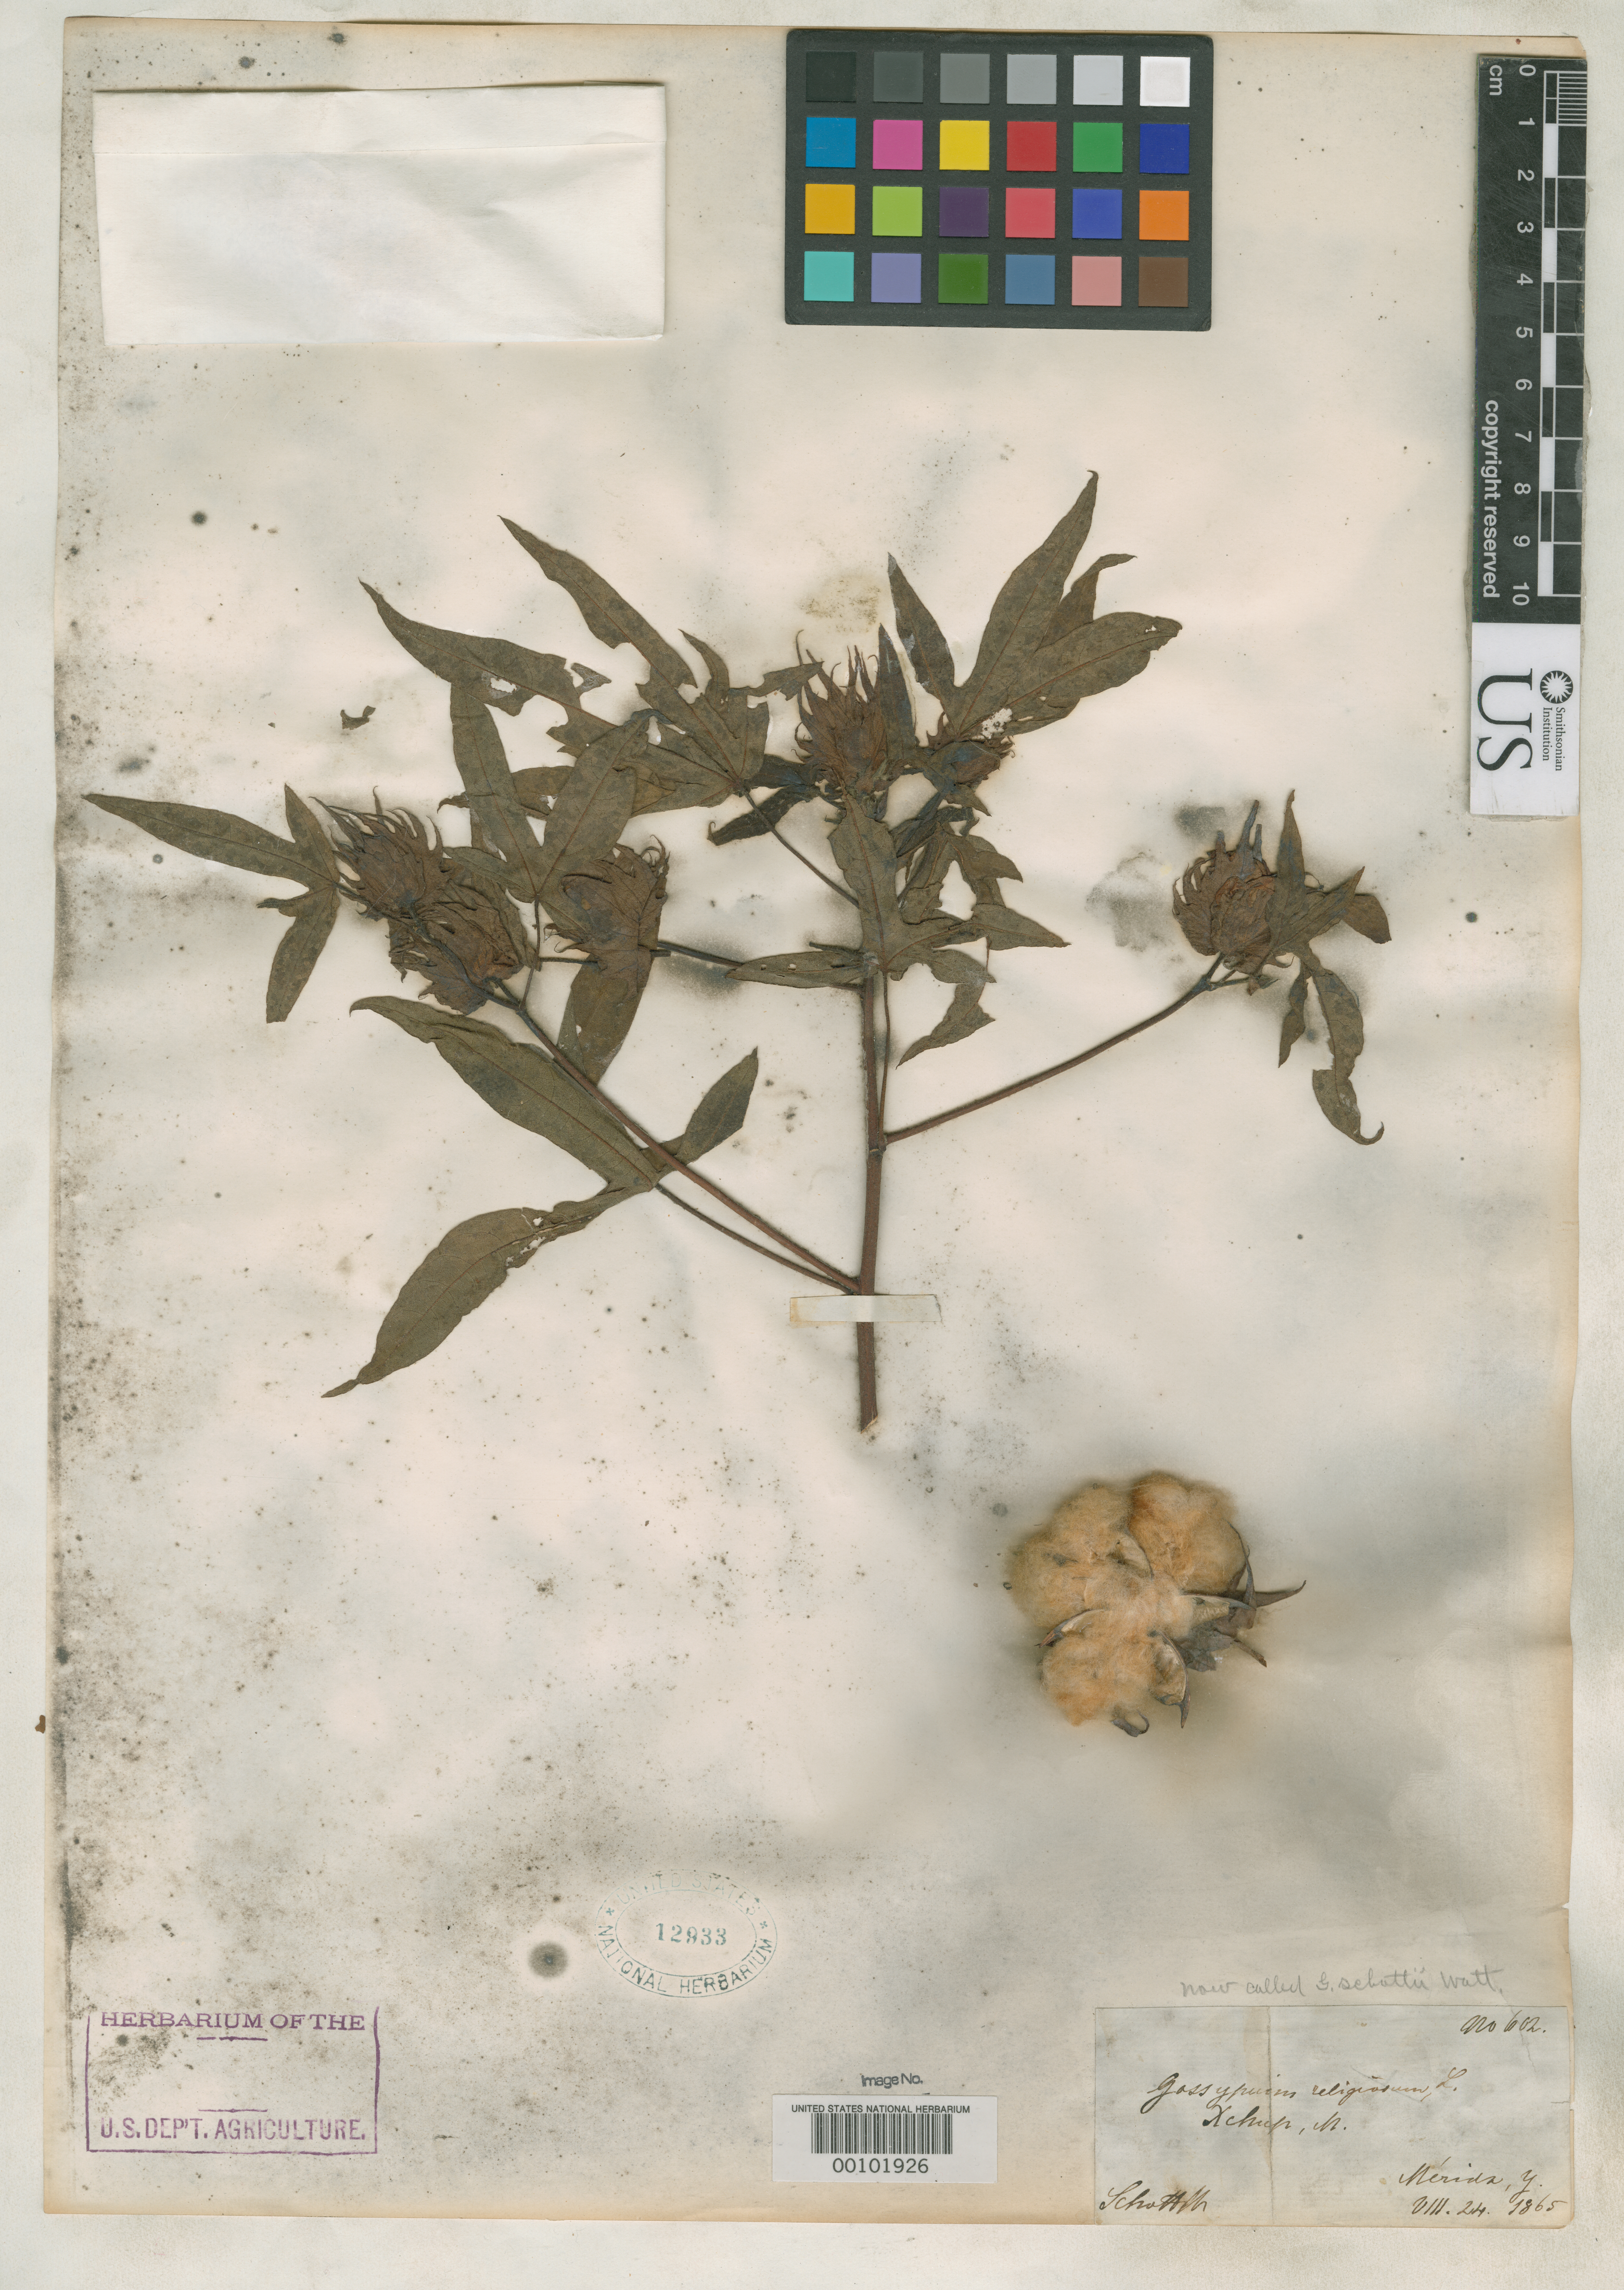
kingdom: Plantae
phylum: Tracheophyta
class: Magnoliopsida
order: Malvales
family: Malvaceae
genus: Gossypium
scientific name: Gossypium schottii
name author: G. Watt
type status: Type Collection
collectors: A. C. V. Schott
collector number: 602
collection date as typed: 1865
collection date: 1865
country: Mexico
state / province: Yucatán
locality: Merida.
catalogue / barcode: US 12933